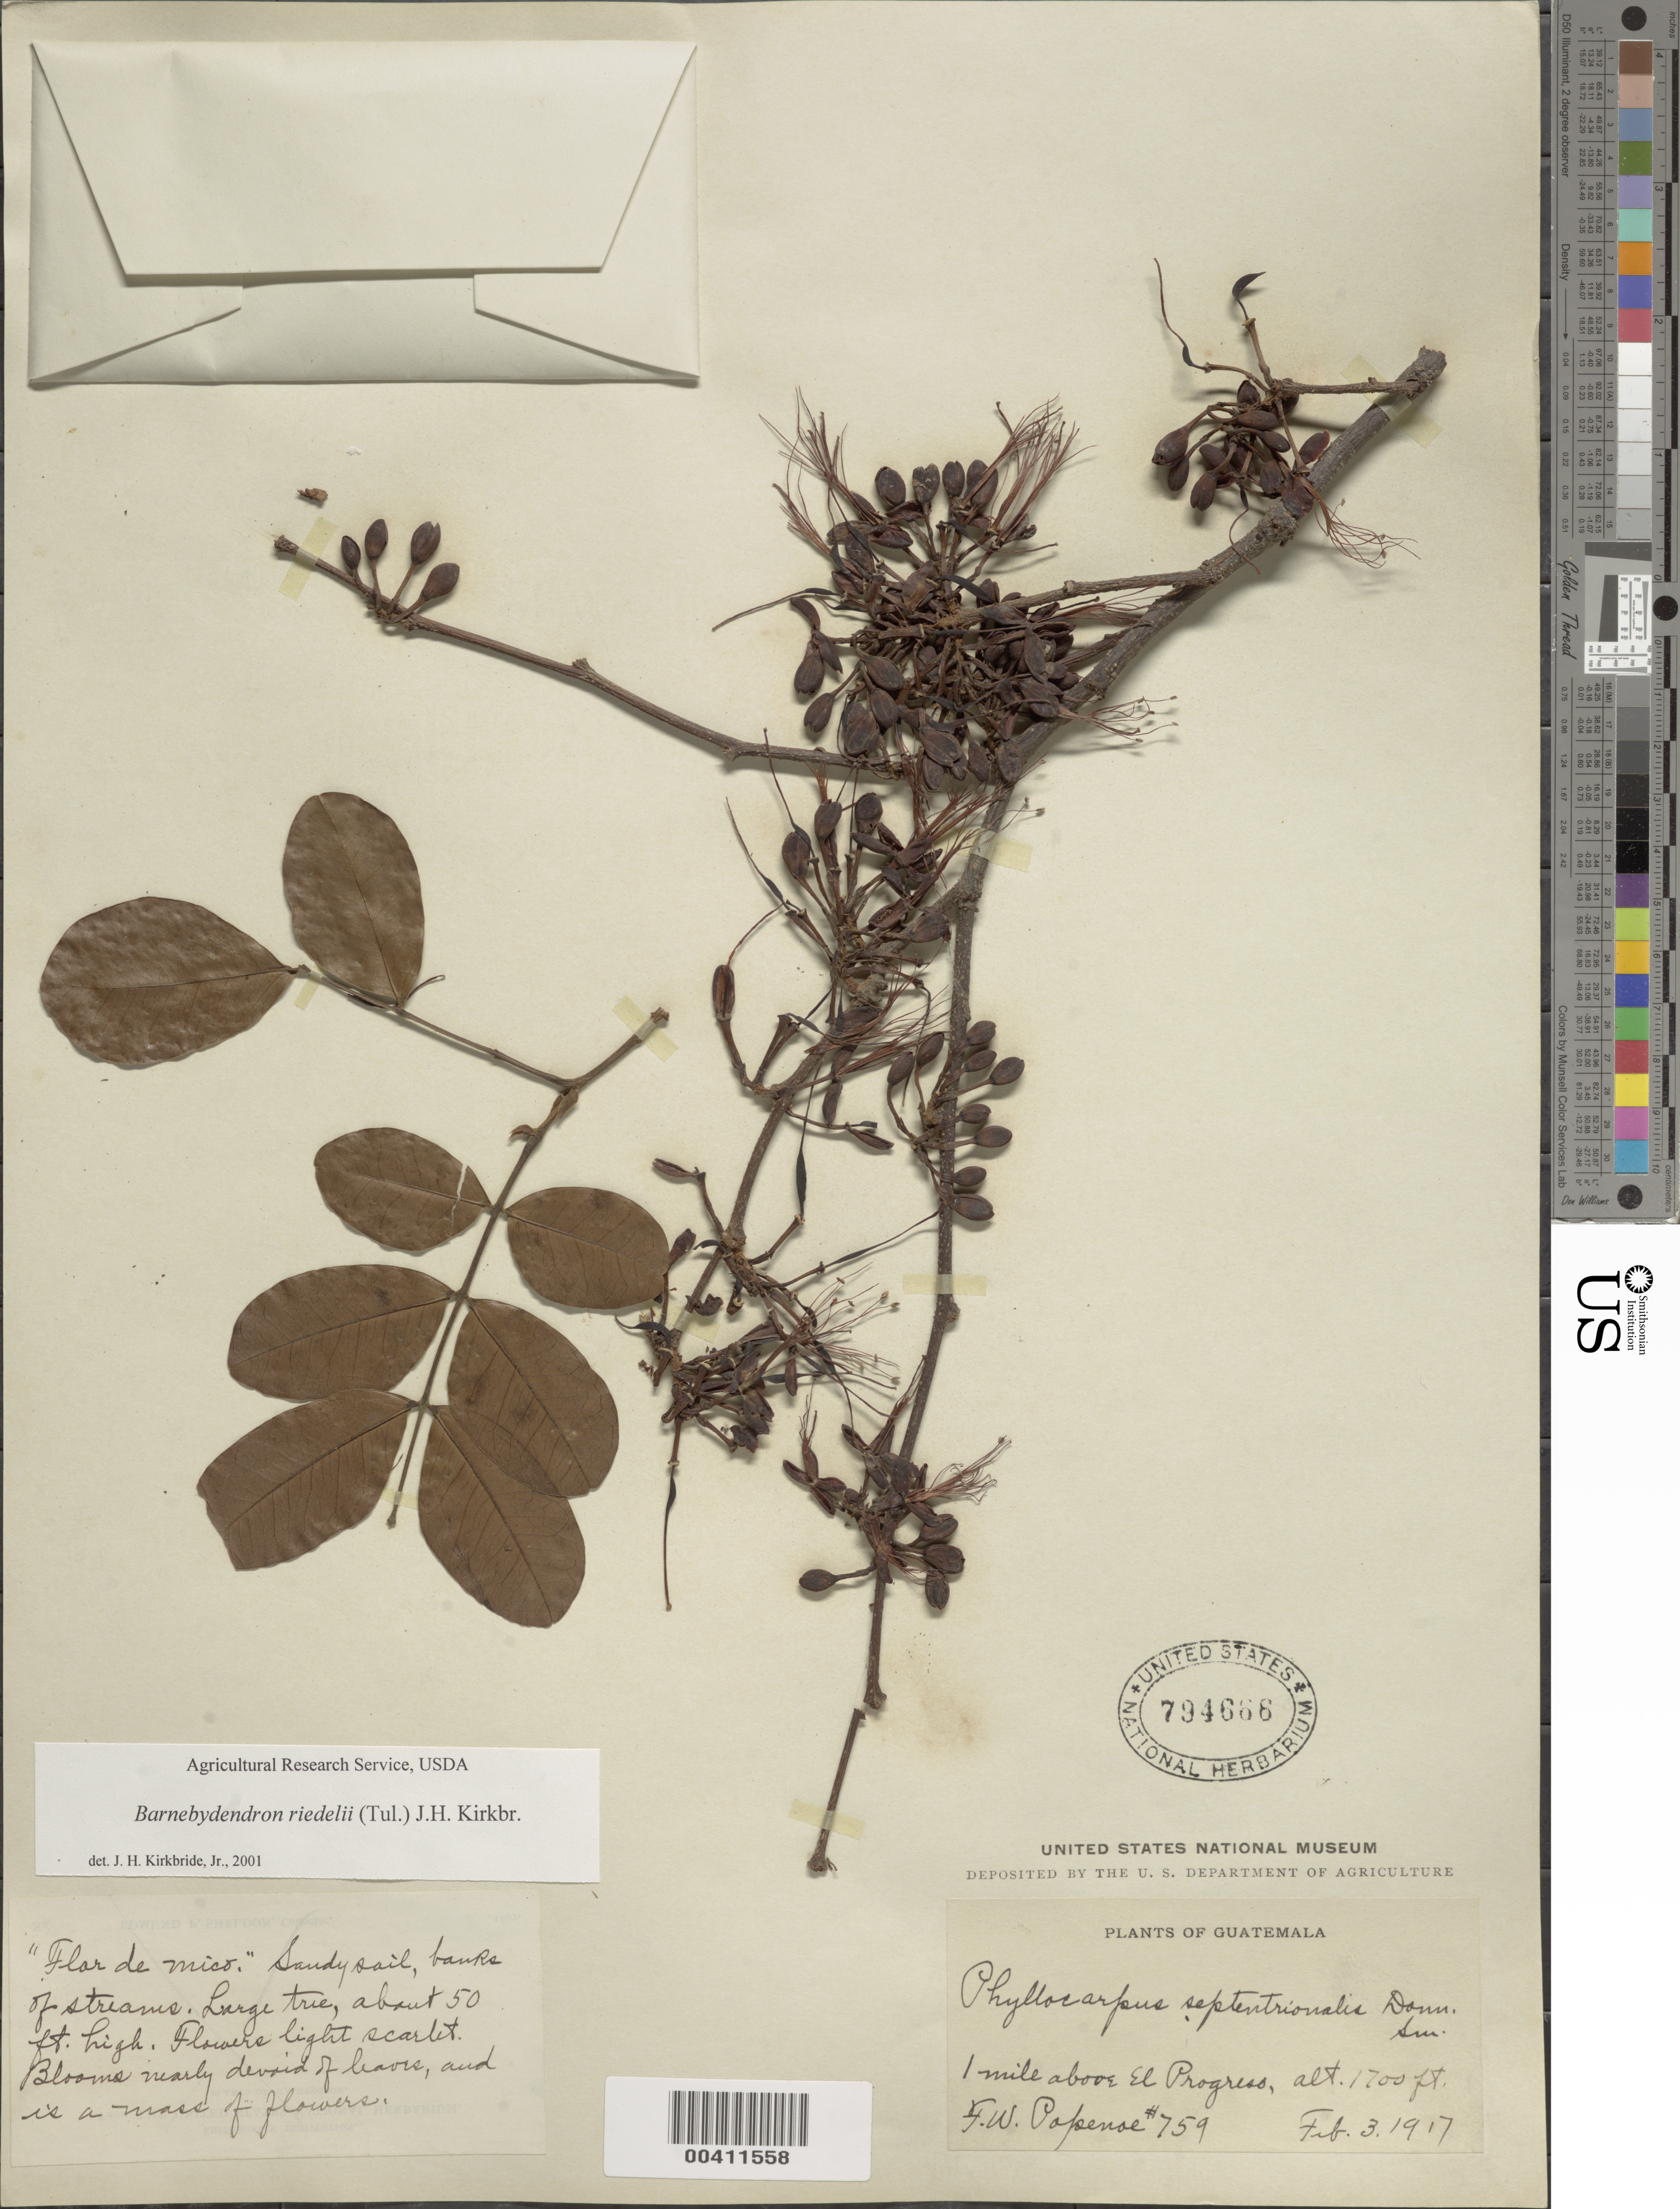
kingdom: Plantae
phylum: Tracheophyta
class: Magnoliopsida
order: Fabales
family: Fabaceae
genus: Barnebydendron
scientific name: Barnebydendron riedelii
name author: (Tul.) J.H. Kirkbr.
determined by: Kirkbride, J. H.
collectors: W. Popenoe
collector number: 759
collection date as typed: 03 Feb 1917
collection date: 1917-02-03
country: Guatemala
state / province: El Progreso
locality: Above El Progreso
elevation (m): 518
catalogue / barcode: US 794666